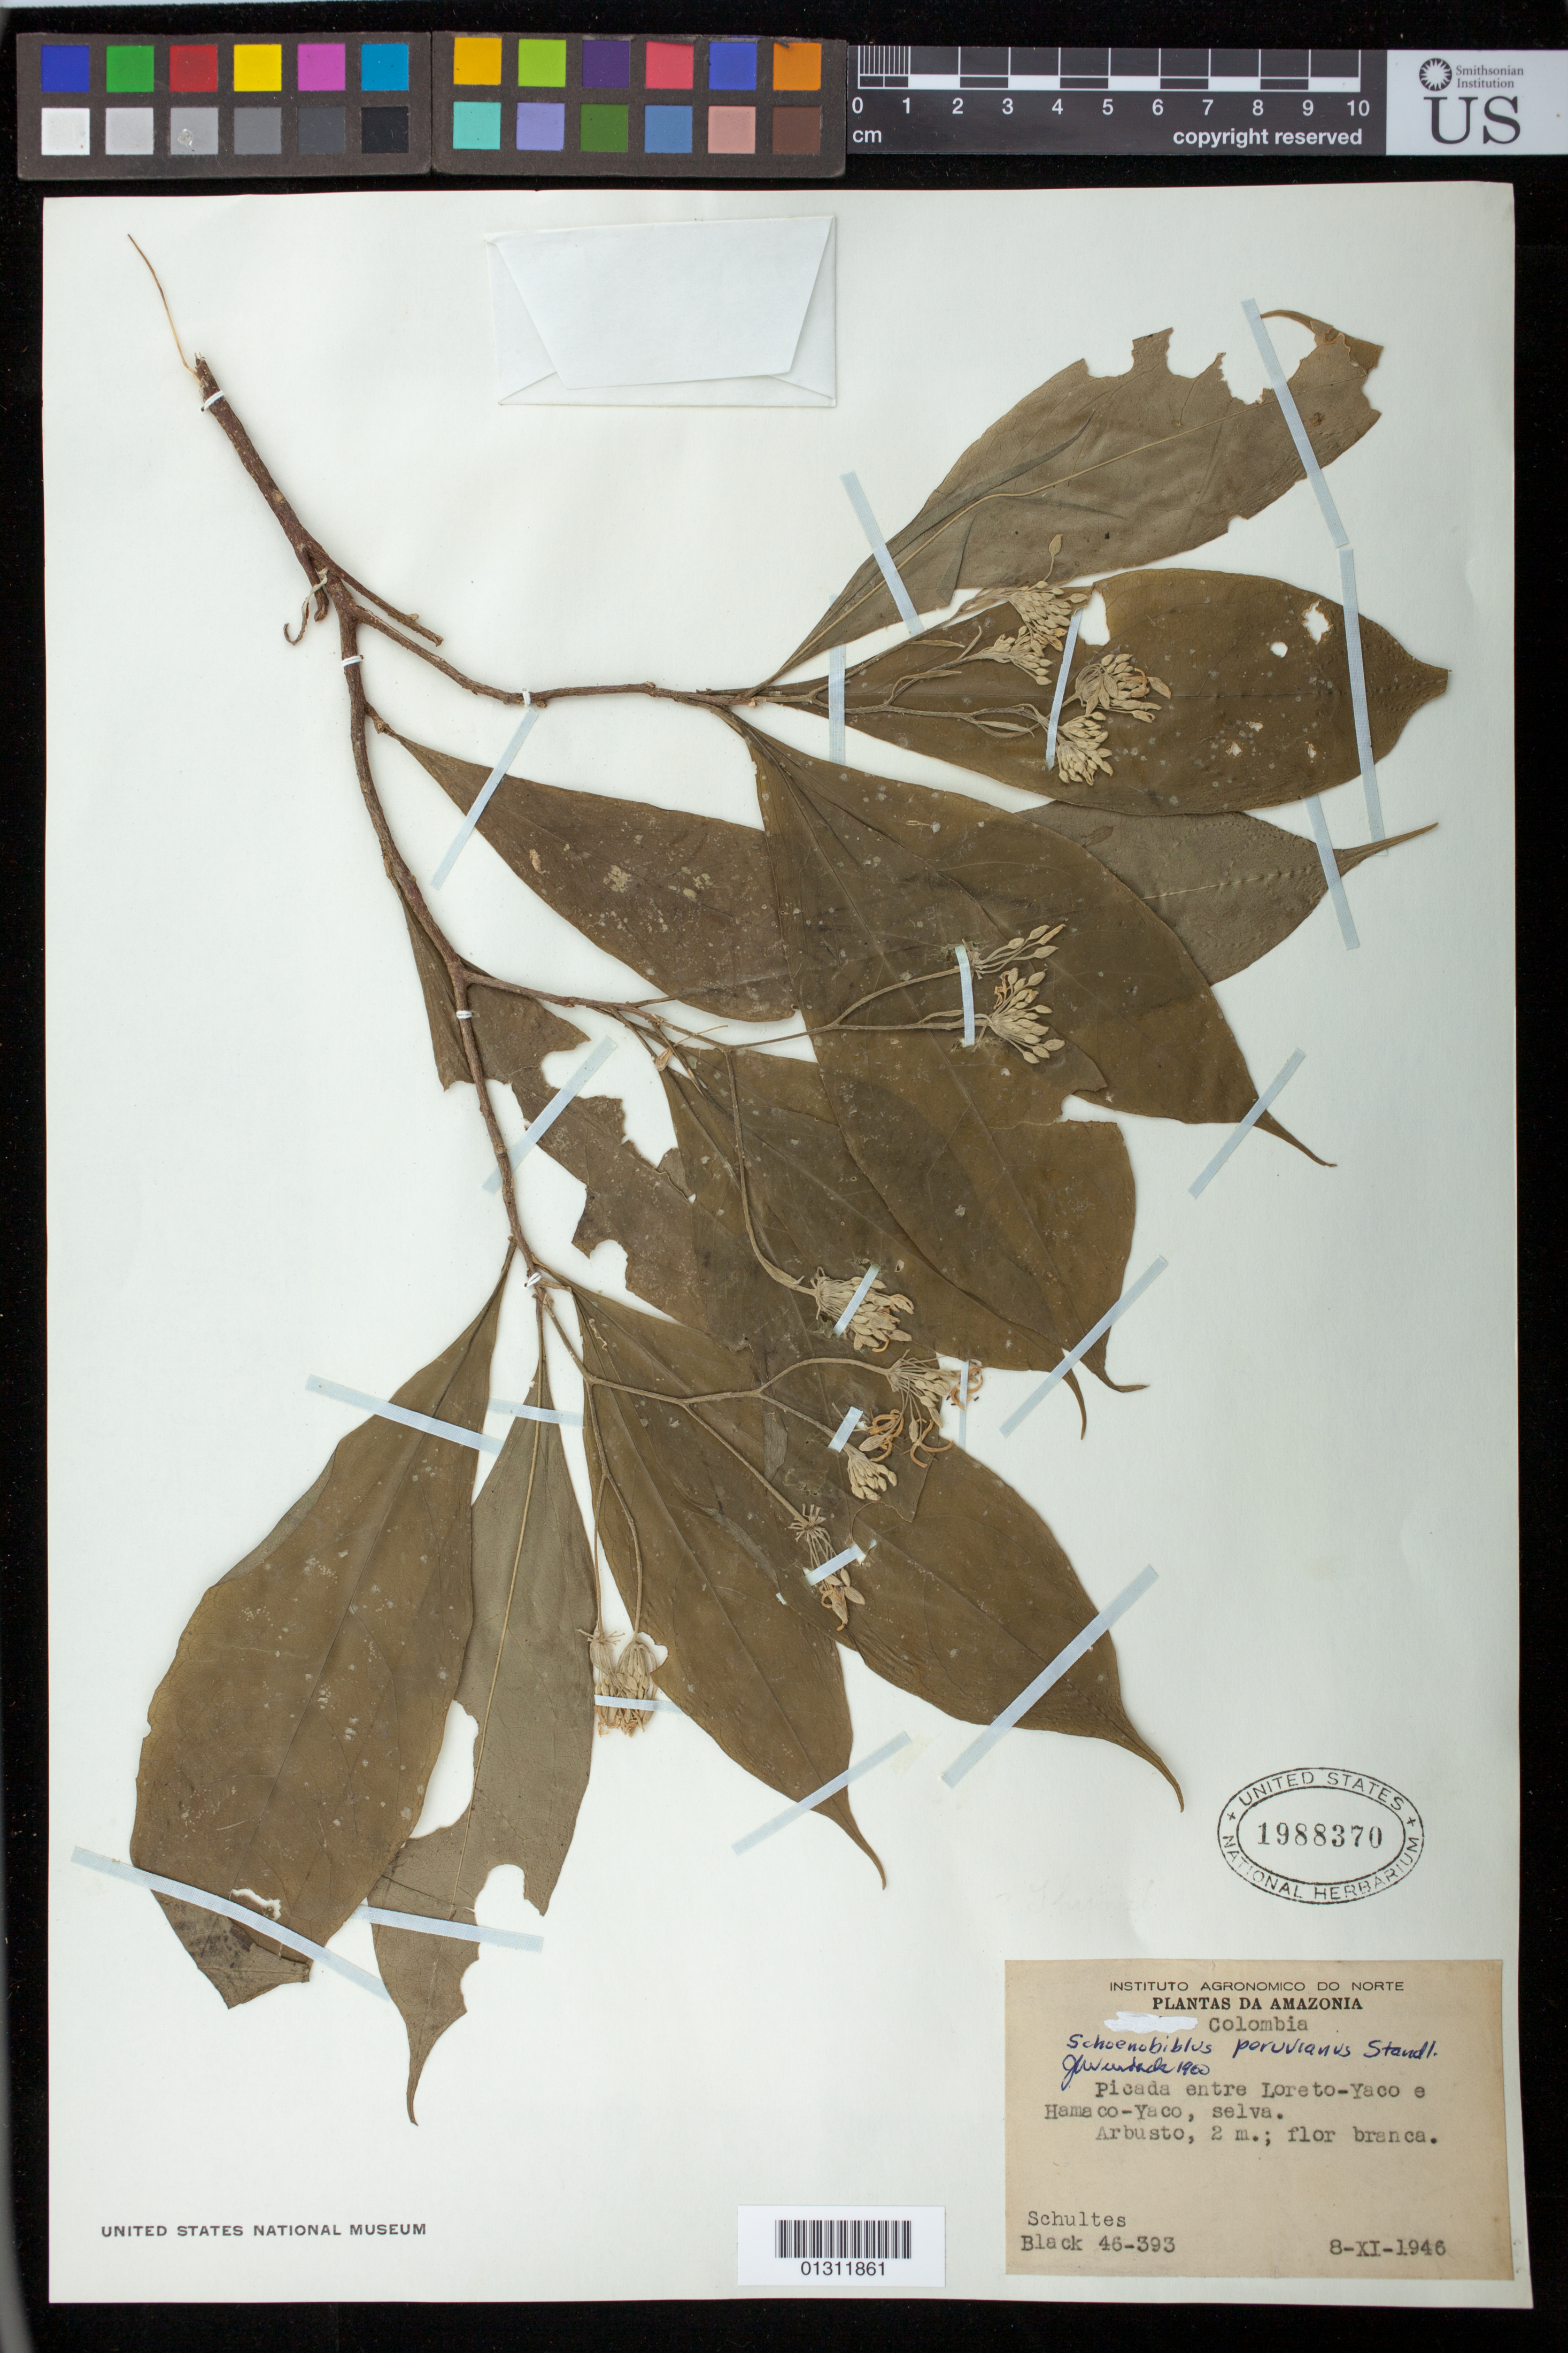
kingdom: Plantae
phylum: Tracheophyta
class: Magnoliopsida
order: Malvales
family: Thymelaeaceae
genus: Schoenobiblus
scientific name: Schoenobiblus peruvianus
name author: Standl.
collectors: R. E. Schultes & R. A. Black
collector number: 46-393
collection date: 1946-11-08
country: Colombia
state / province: Amazônas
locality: Picada entre Loreto- Yaco e Hamaco - Yaco, selva.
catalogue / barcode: US 1988370